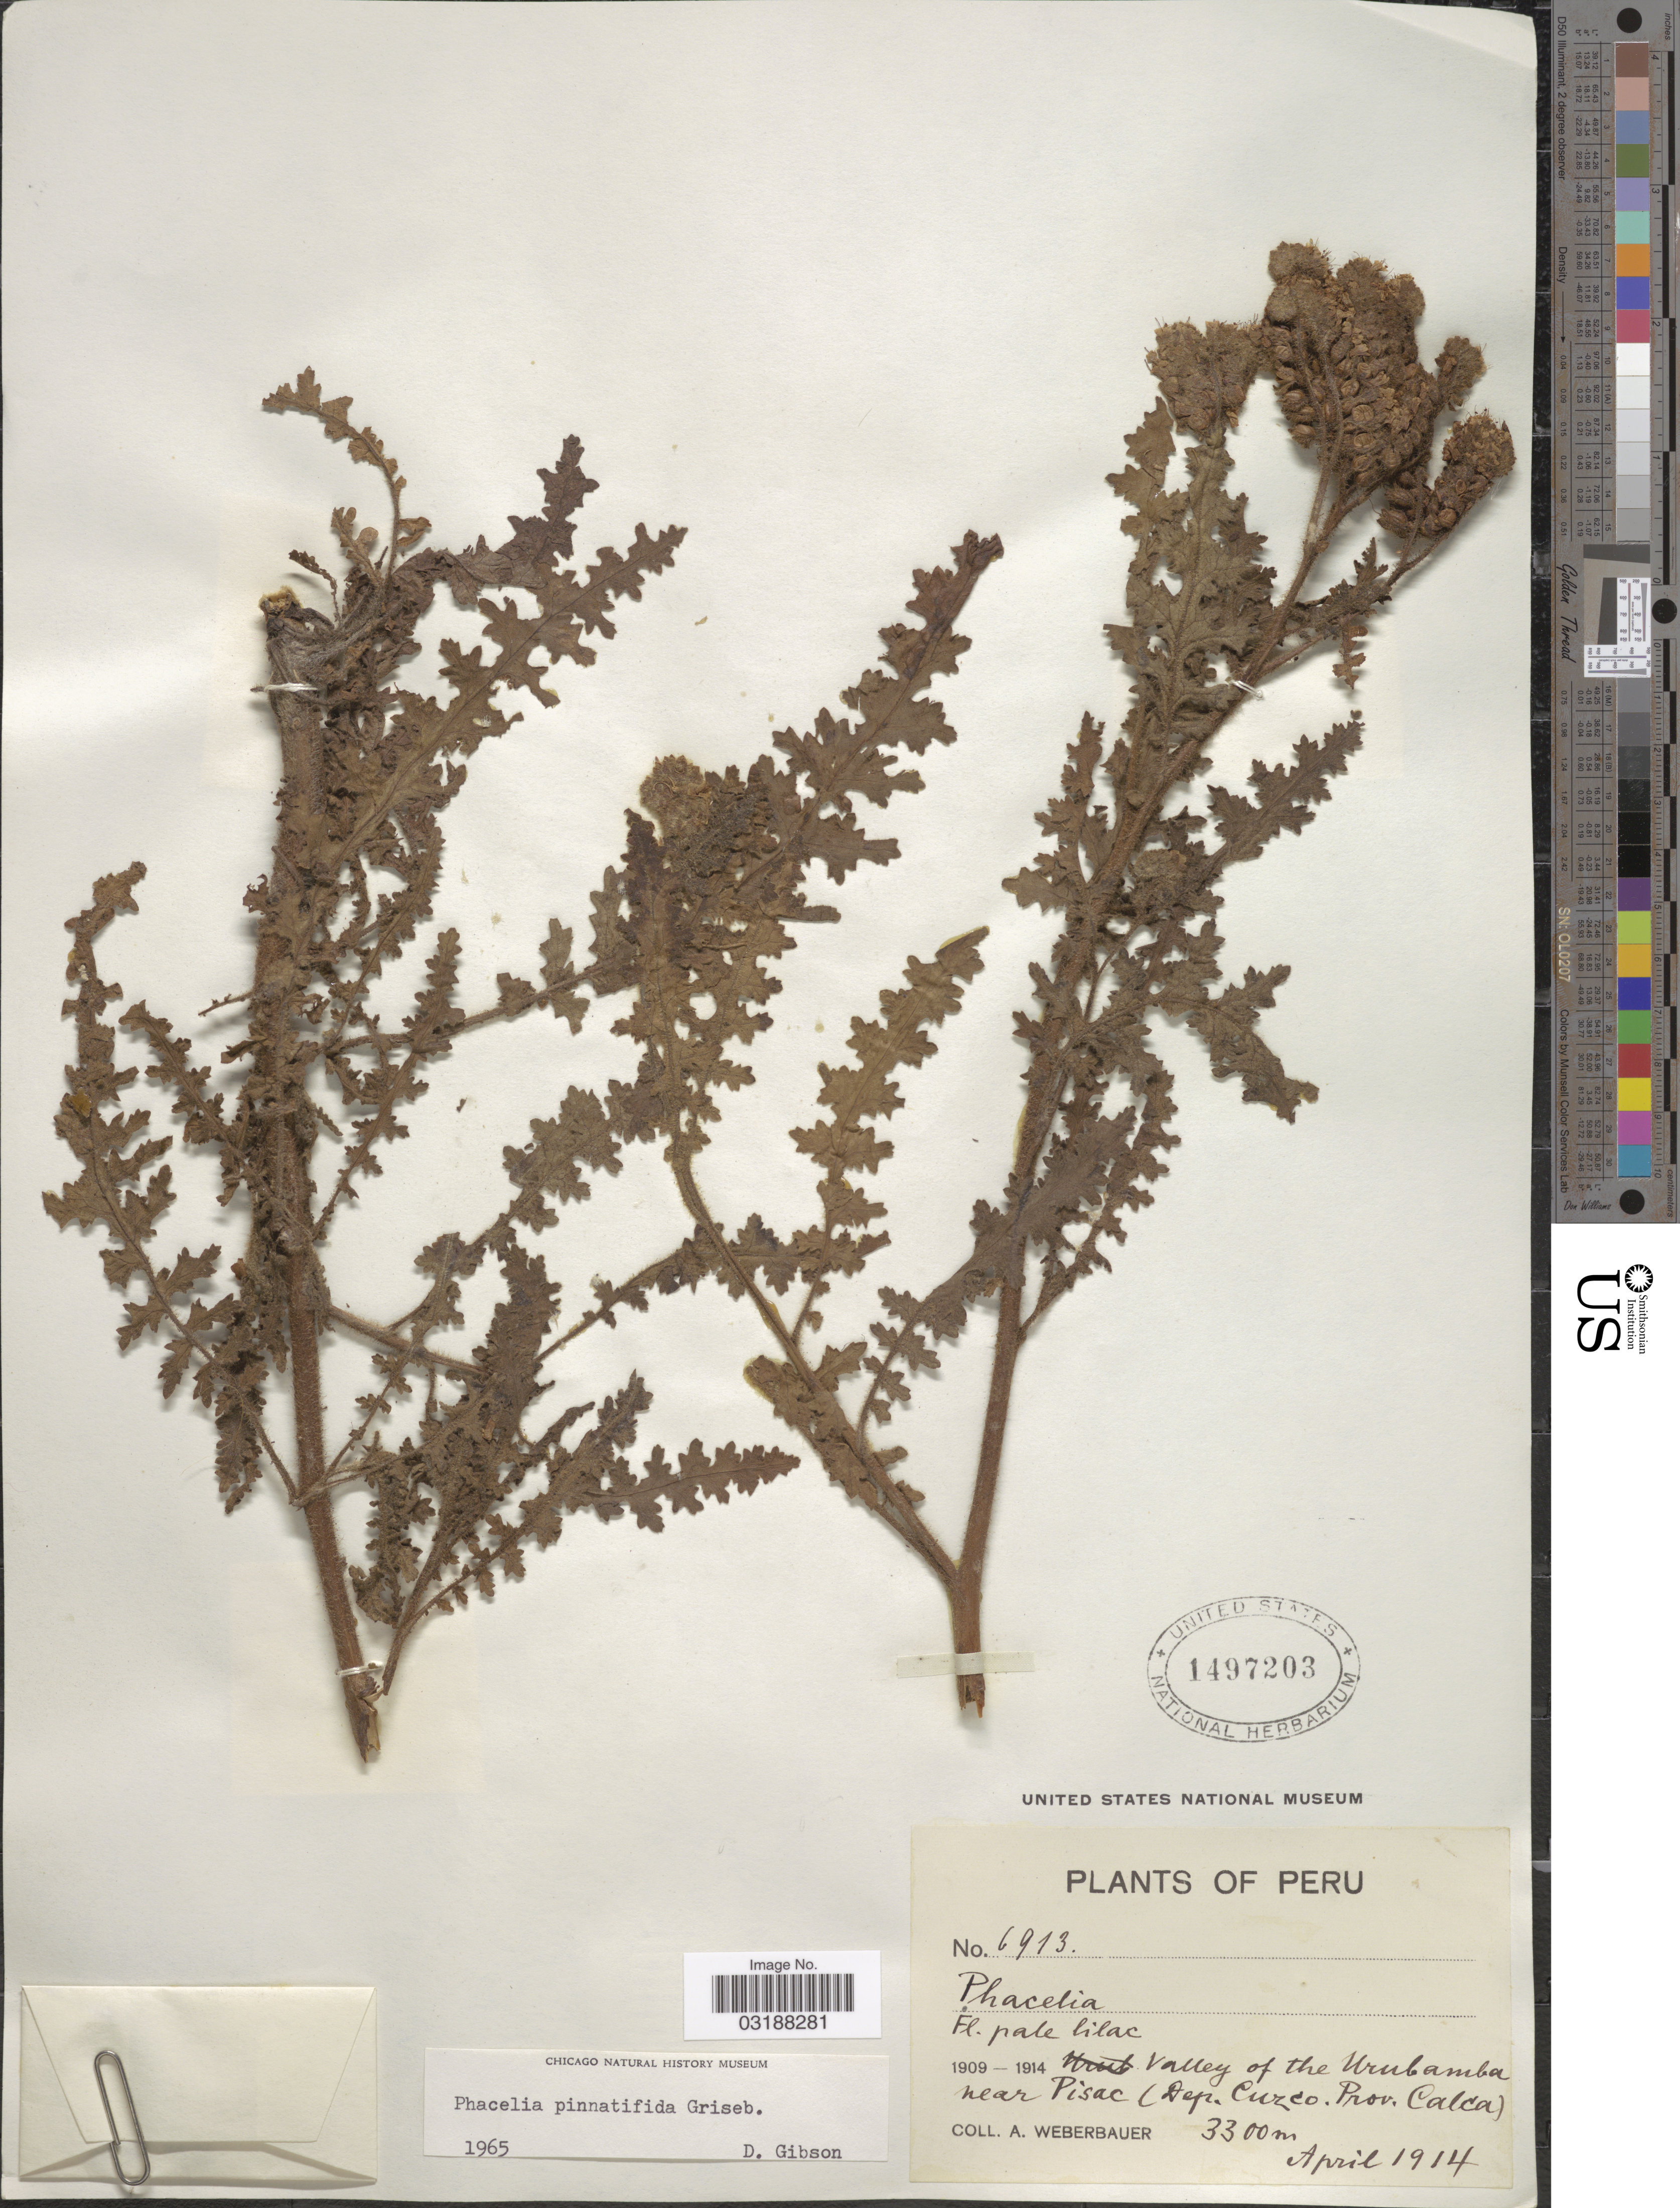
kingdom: Plantae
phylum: Tracheophyta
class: Magnoliopsida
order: Boraginales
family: Hydrophyllaceae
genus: Phacelia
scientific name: Phacelia pinnatifida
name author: Griseb. ex Wedd.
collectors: A. Weberbauer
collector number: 6913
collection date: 1914-04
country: Peru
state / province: Cusco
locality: Valley of the Urubamba near Pisac (Dep. Cuzco. Prov. Calca).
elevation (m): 3300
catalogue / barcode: US 1497203